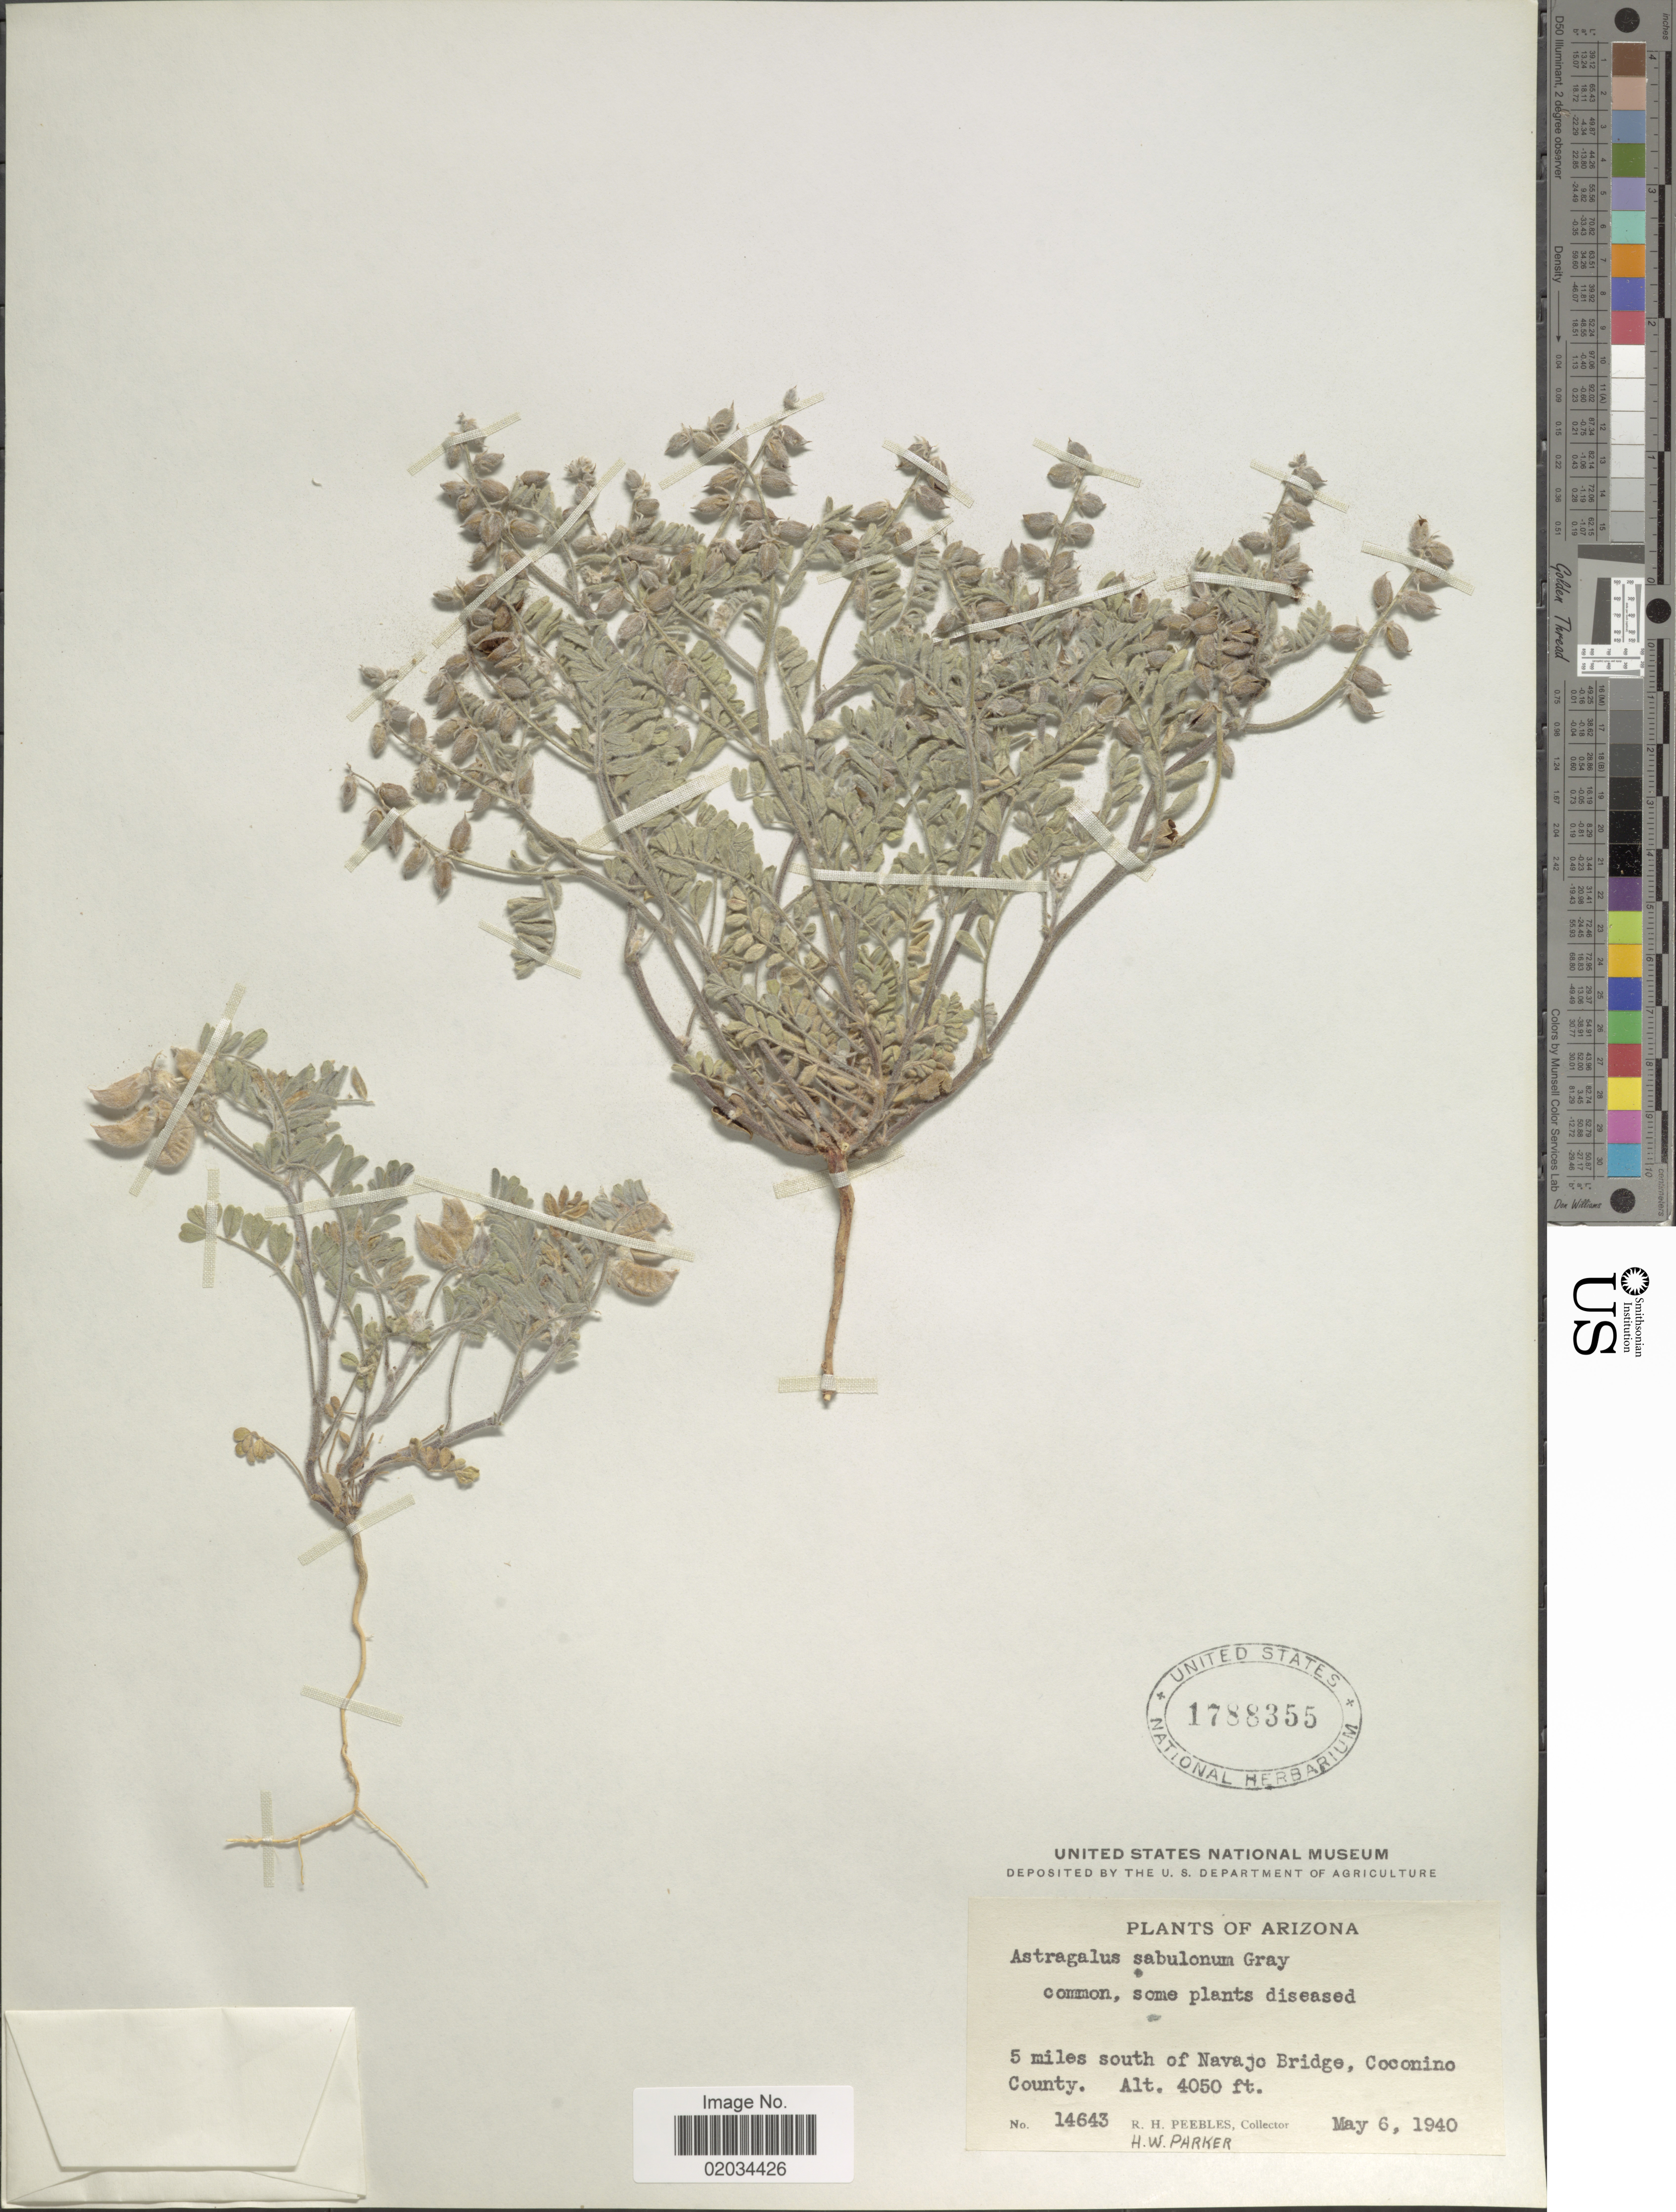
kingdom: Plantae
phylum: Tracheophyta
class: Magnoliopsida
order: Fabales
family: Fabaceae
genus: Astragalus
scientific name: Astragalus sabulonum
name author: A. Gray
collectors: R. H. Peebles & H. W. Parker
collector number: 14643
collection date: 1940-05-06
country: United States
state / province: Arizona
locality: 5 miles south of Navajo Bridge, Coconino County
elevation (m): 1234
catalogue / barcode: US 1788355